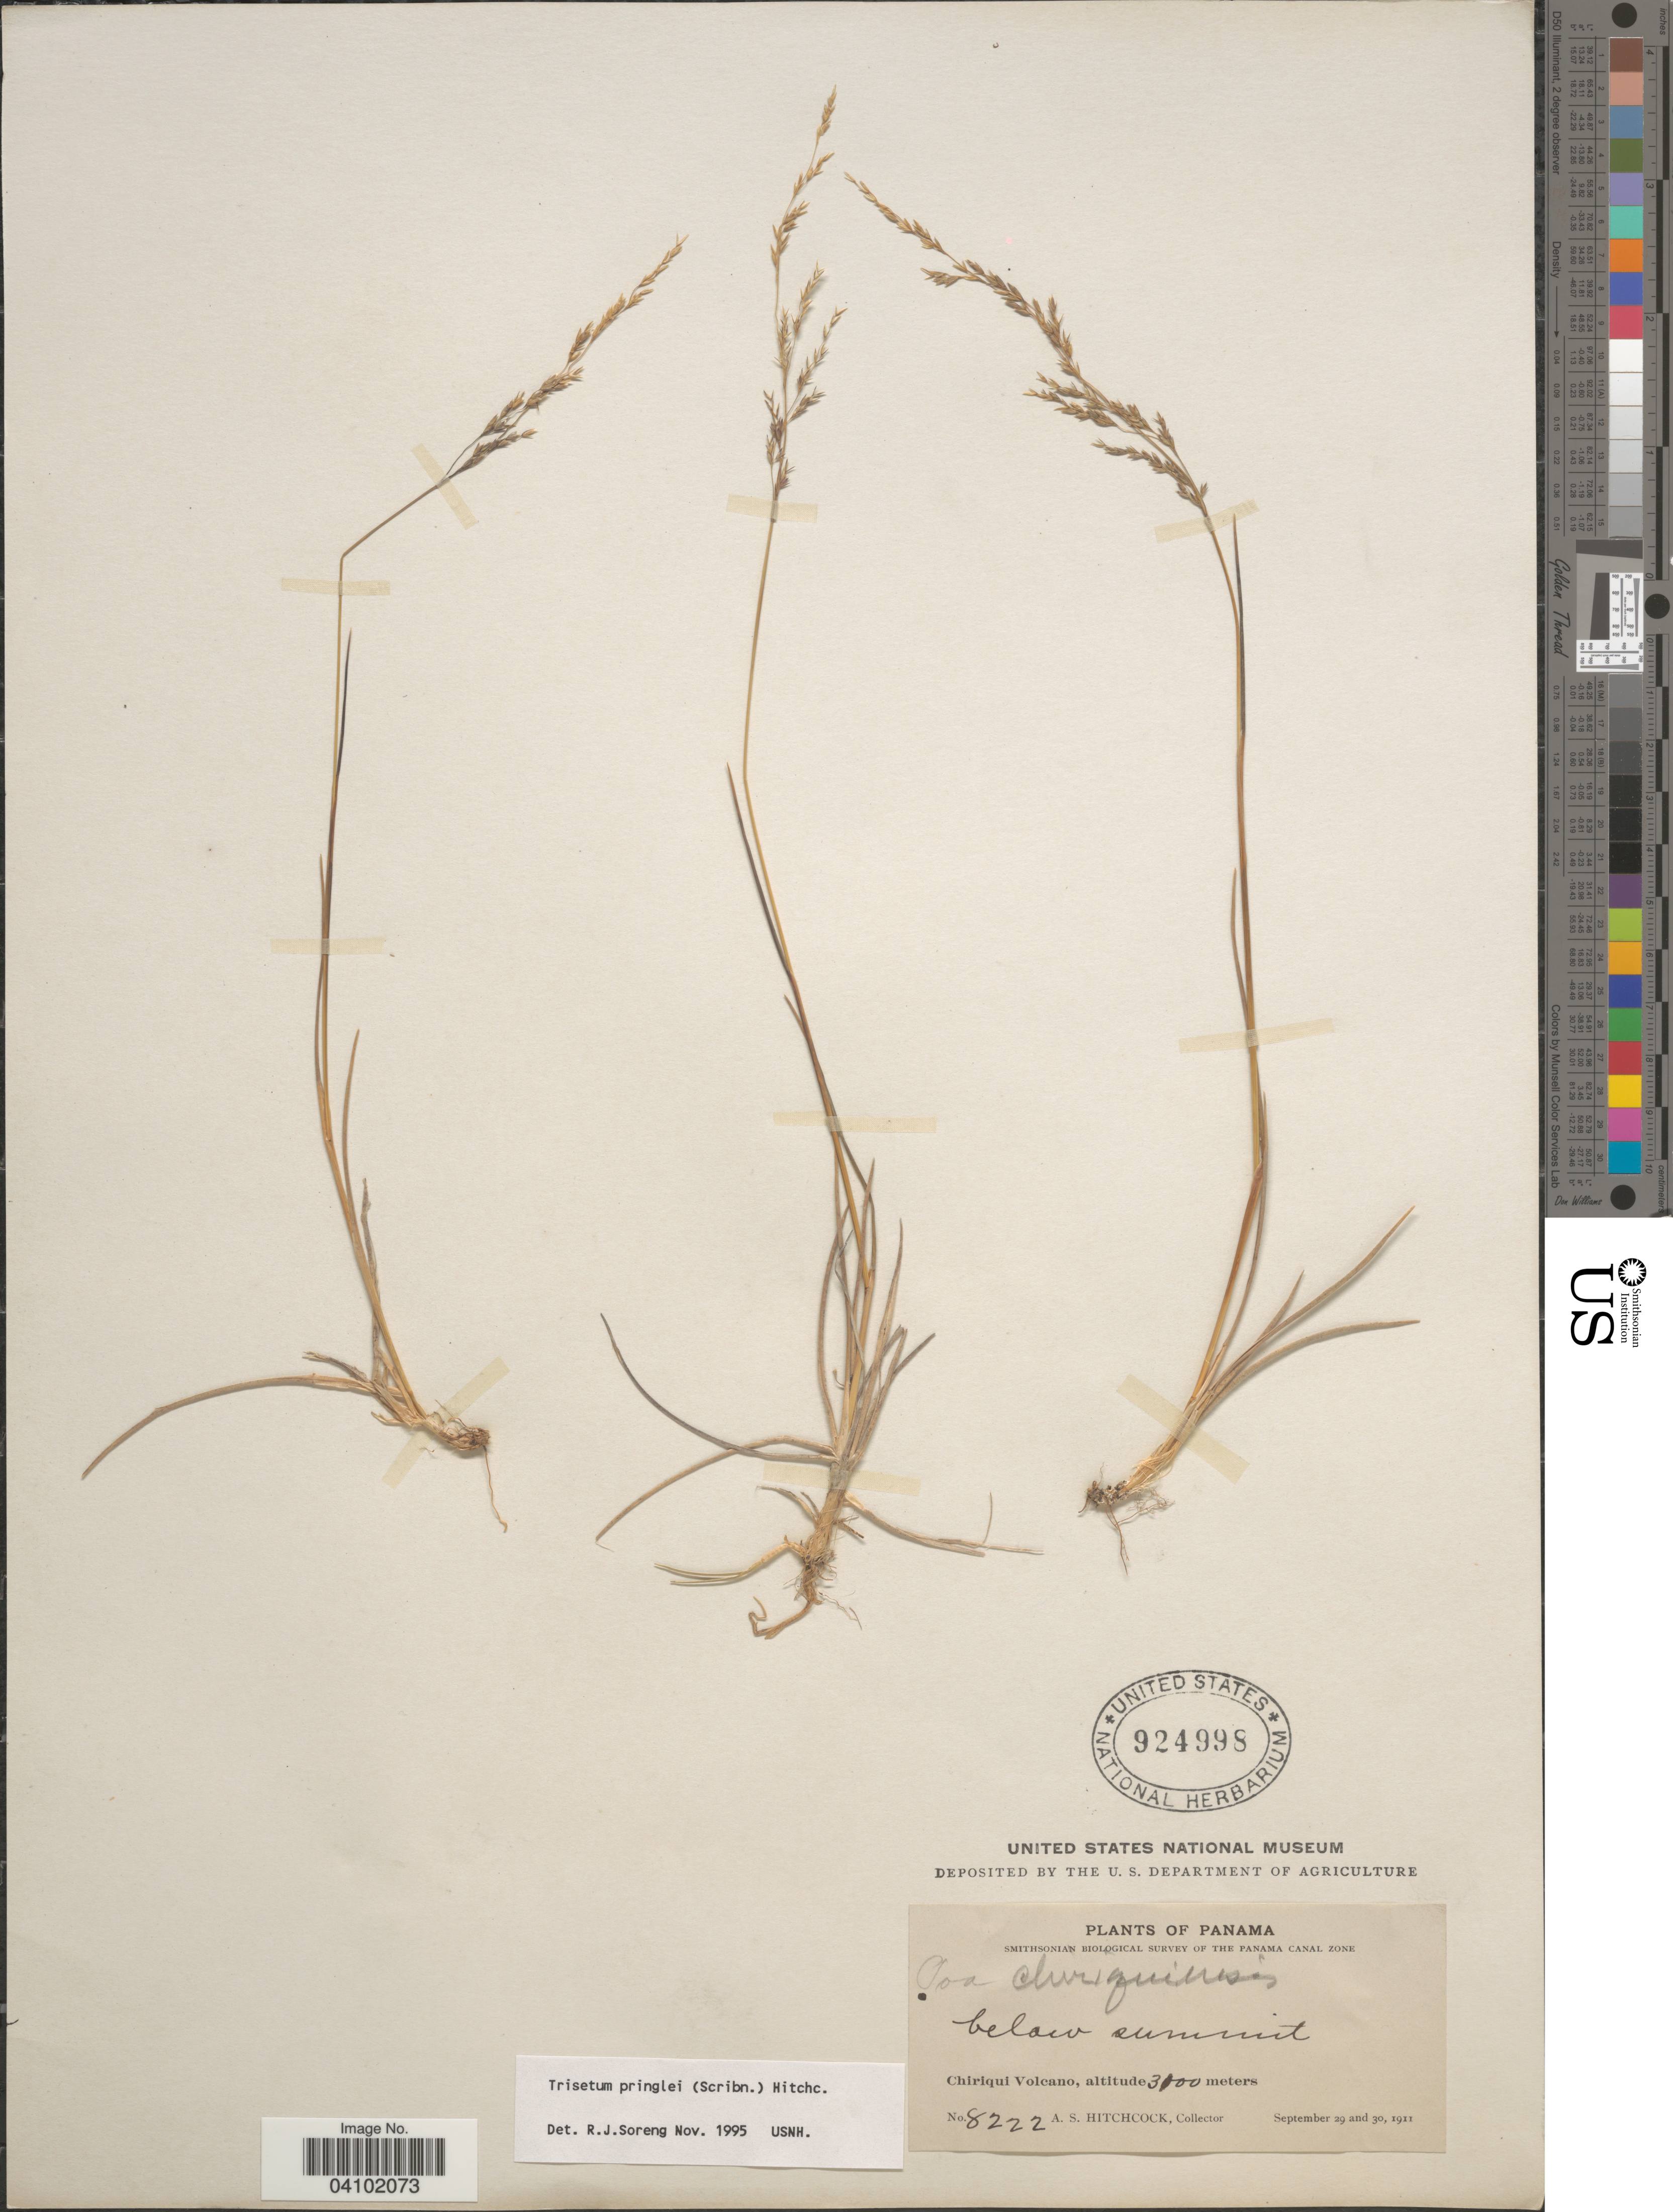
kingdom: Plantae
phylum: Tracheophyta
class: Liliopsida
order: Poales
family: Poaceae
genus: Peyritschia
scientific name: Peyritschia graphephoroides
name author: P.M. Peterson et al.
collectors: A. S. Hitchcock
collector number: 8222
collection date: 1911-09-29/1911-09-30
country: Panama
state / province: Chiriqui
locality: Smithsonian Biological Survey of the Panama Canal Zone. Below summit. Chiriqui Volcano.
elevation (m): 3100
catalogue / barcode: US 924998